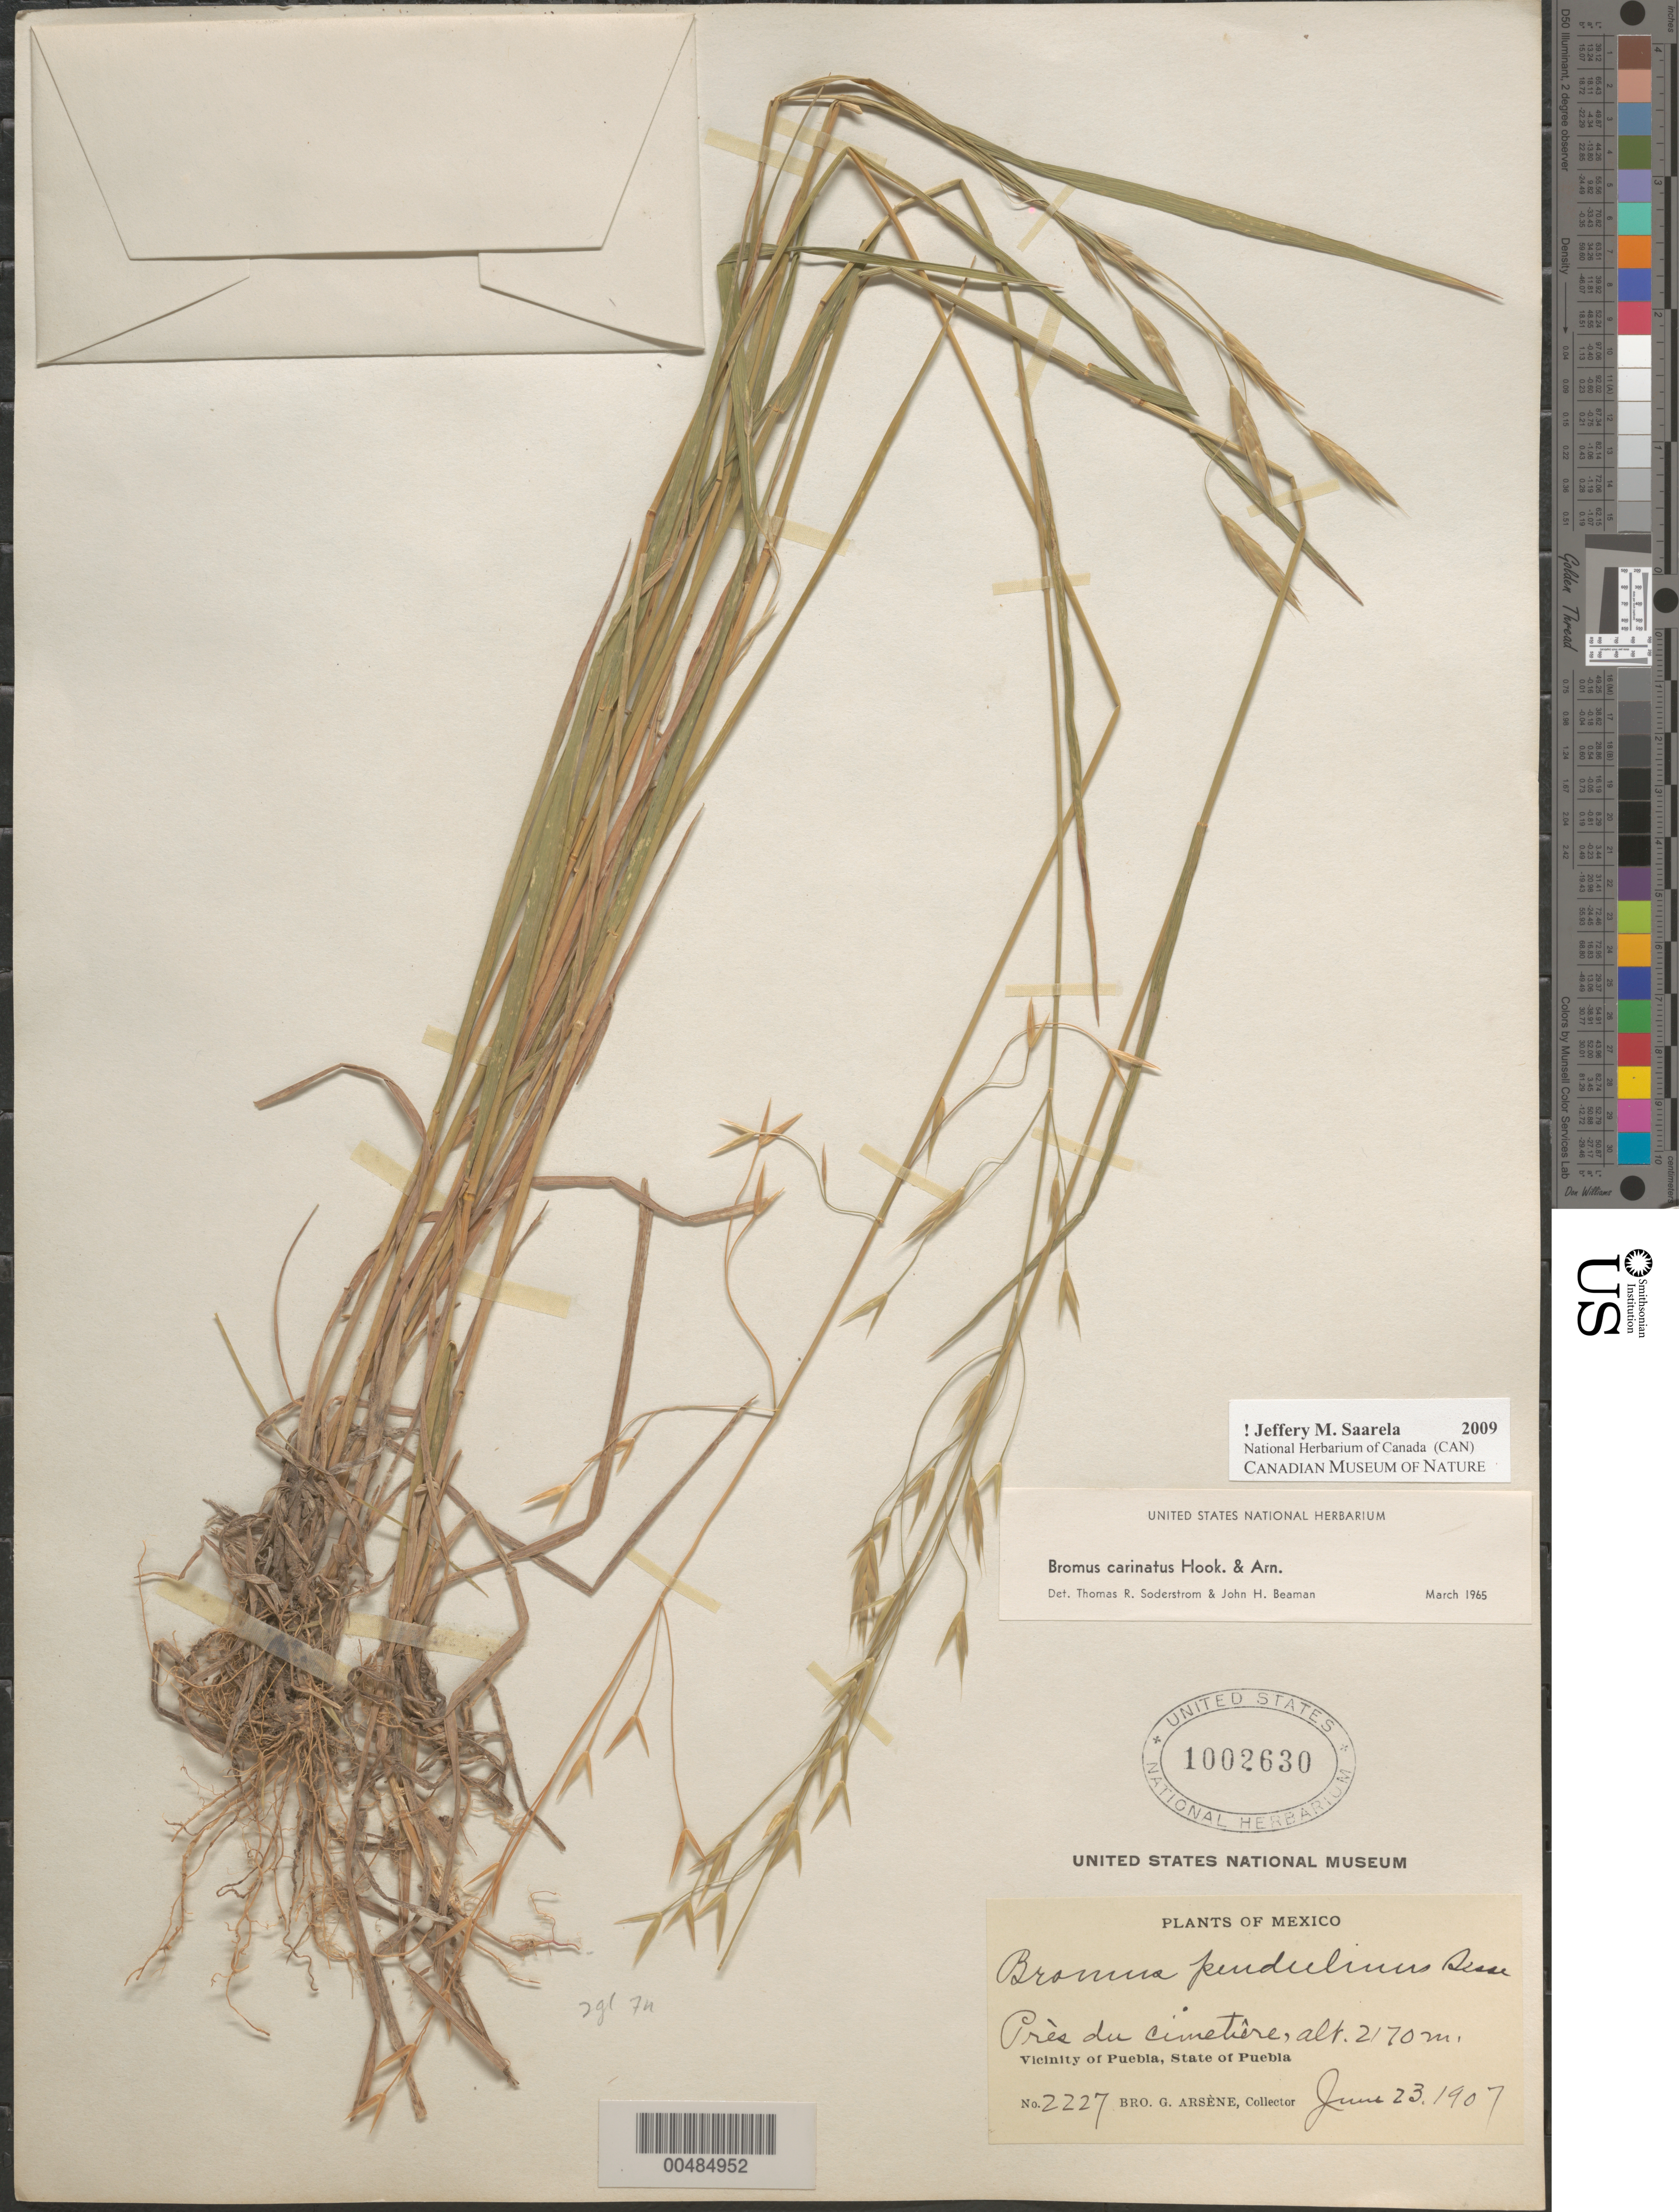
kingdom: Plantae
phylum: Tracheophyta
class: Liliopsida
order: Poales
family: Poaceae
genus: Bromus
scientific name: Bromus carinatus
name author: Hook. & Arn.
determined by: Soderstrom, T. R.; Beaman, J. H.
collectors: Bro. G. Arsène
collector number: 2227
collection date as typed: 23 Jun 1907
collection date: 1907-06-23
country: Mexico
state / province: Puebla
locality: PrŠs du cimetiŠre, vicinity of Puebla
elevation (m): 2170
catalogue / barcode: US 1002630